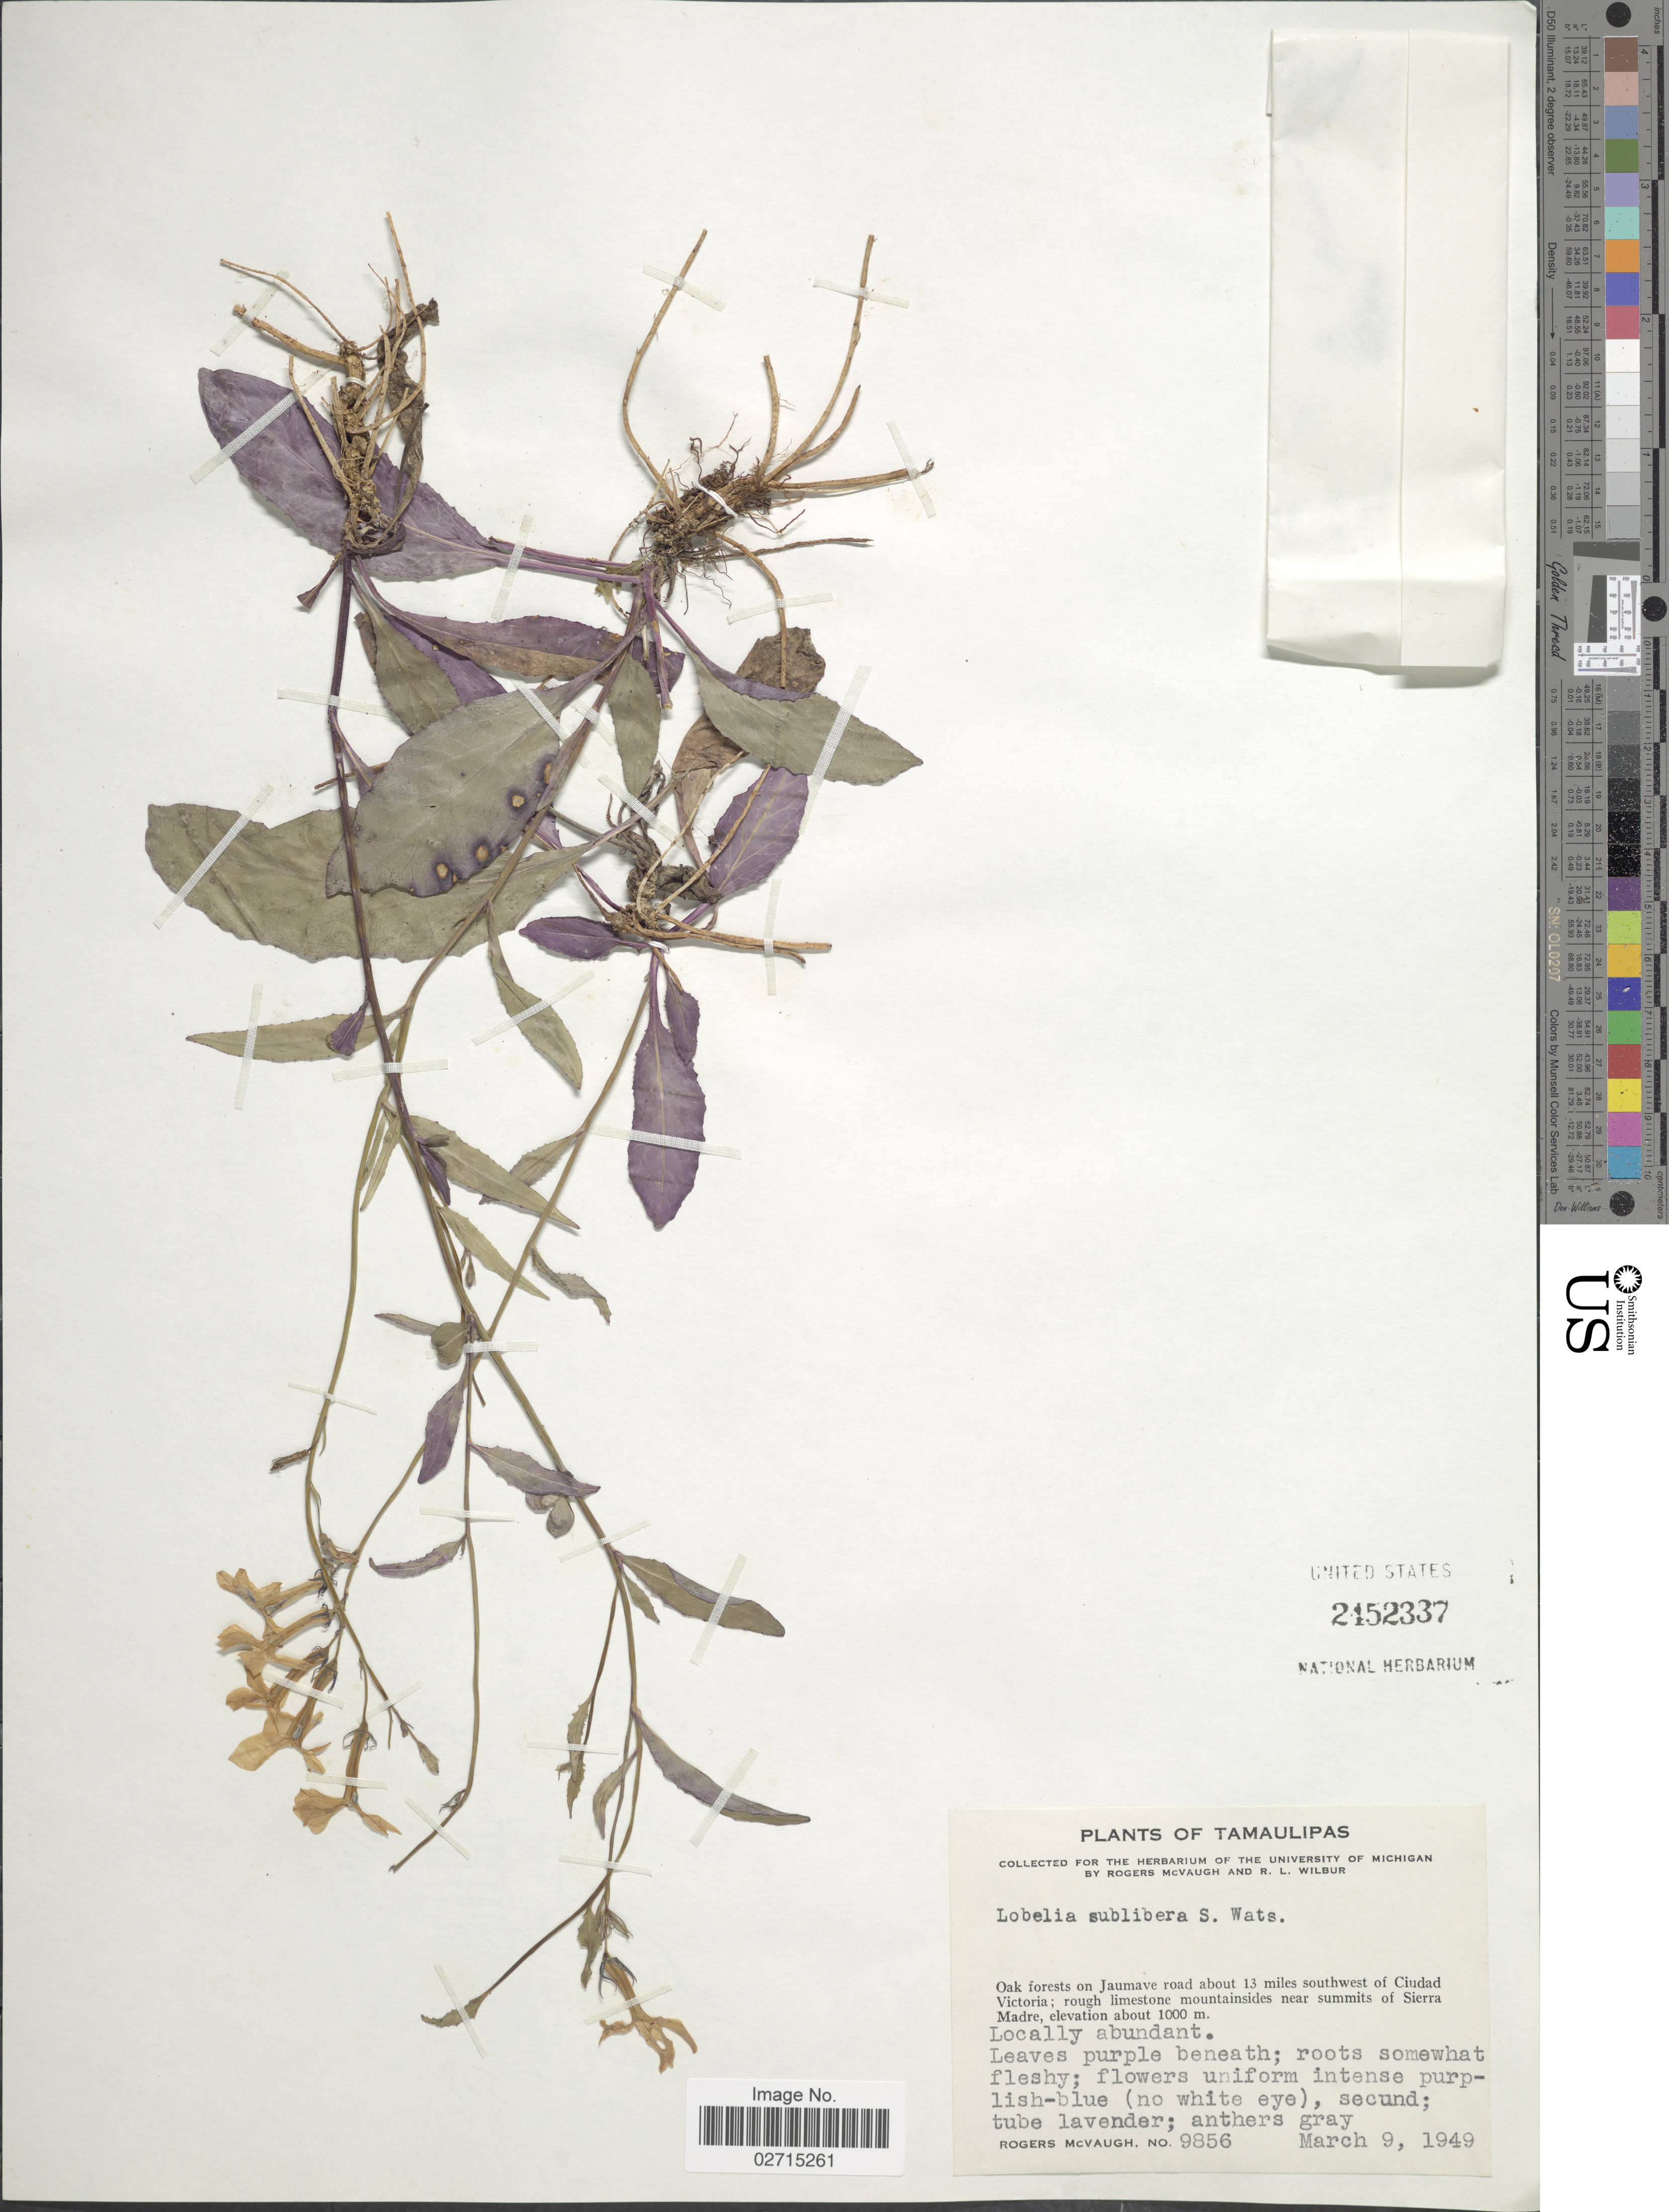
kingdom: Plantae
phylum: Tracheophyta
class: Magnoliopsida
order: Asterales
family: Campanulaceae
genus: Lobelia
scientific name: Lobelia sublibera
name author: S. Watson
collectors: R. McVaugh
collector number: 9856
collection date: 1949-03-09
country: Mexico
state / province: Tamaulipas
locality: Oak forests on Jaumave road about 13 miles southwest of Ciudad Victoria; rough limestone mountainsides near summits of Sierra madre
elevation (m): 1000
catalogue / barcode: US 2452337